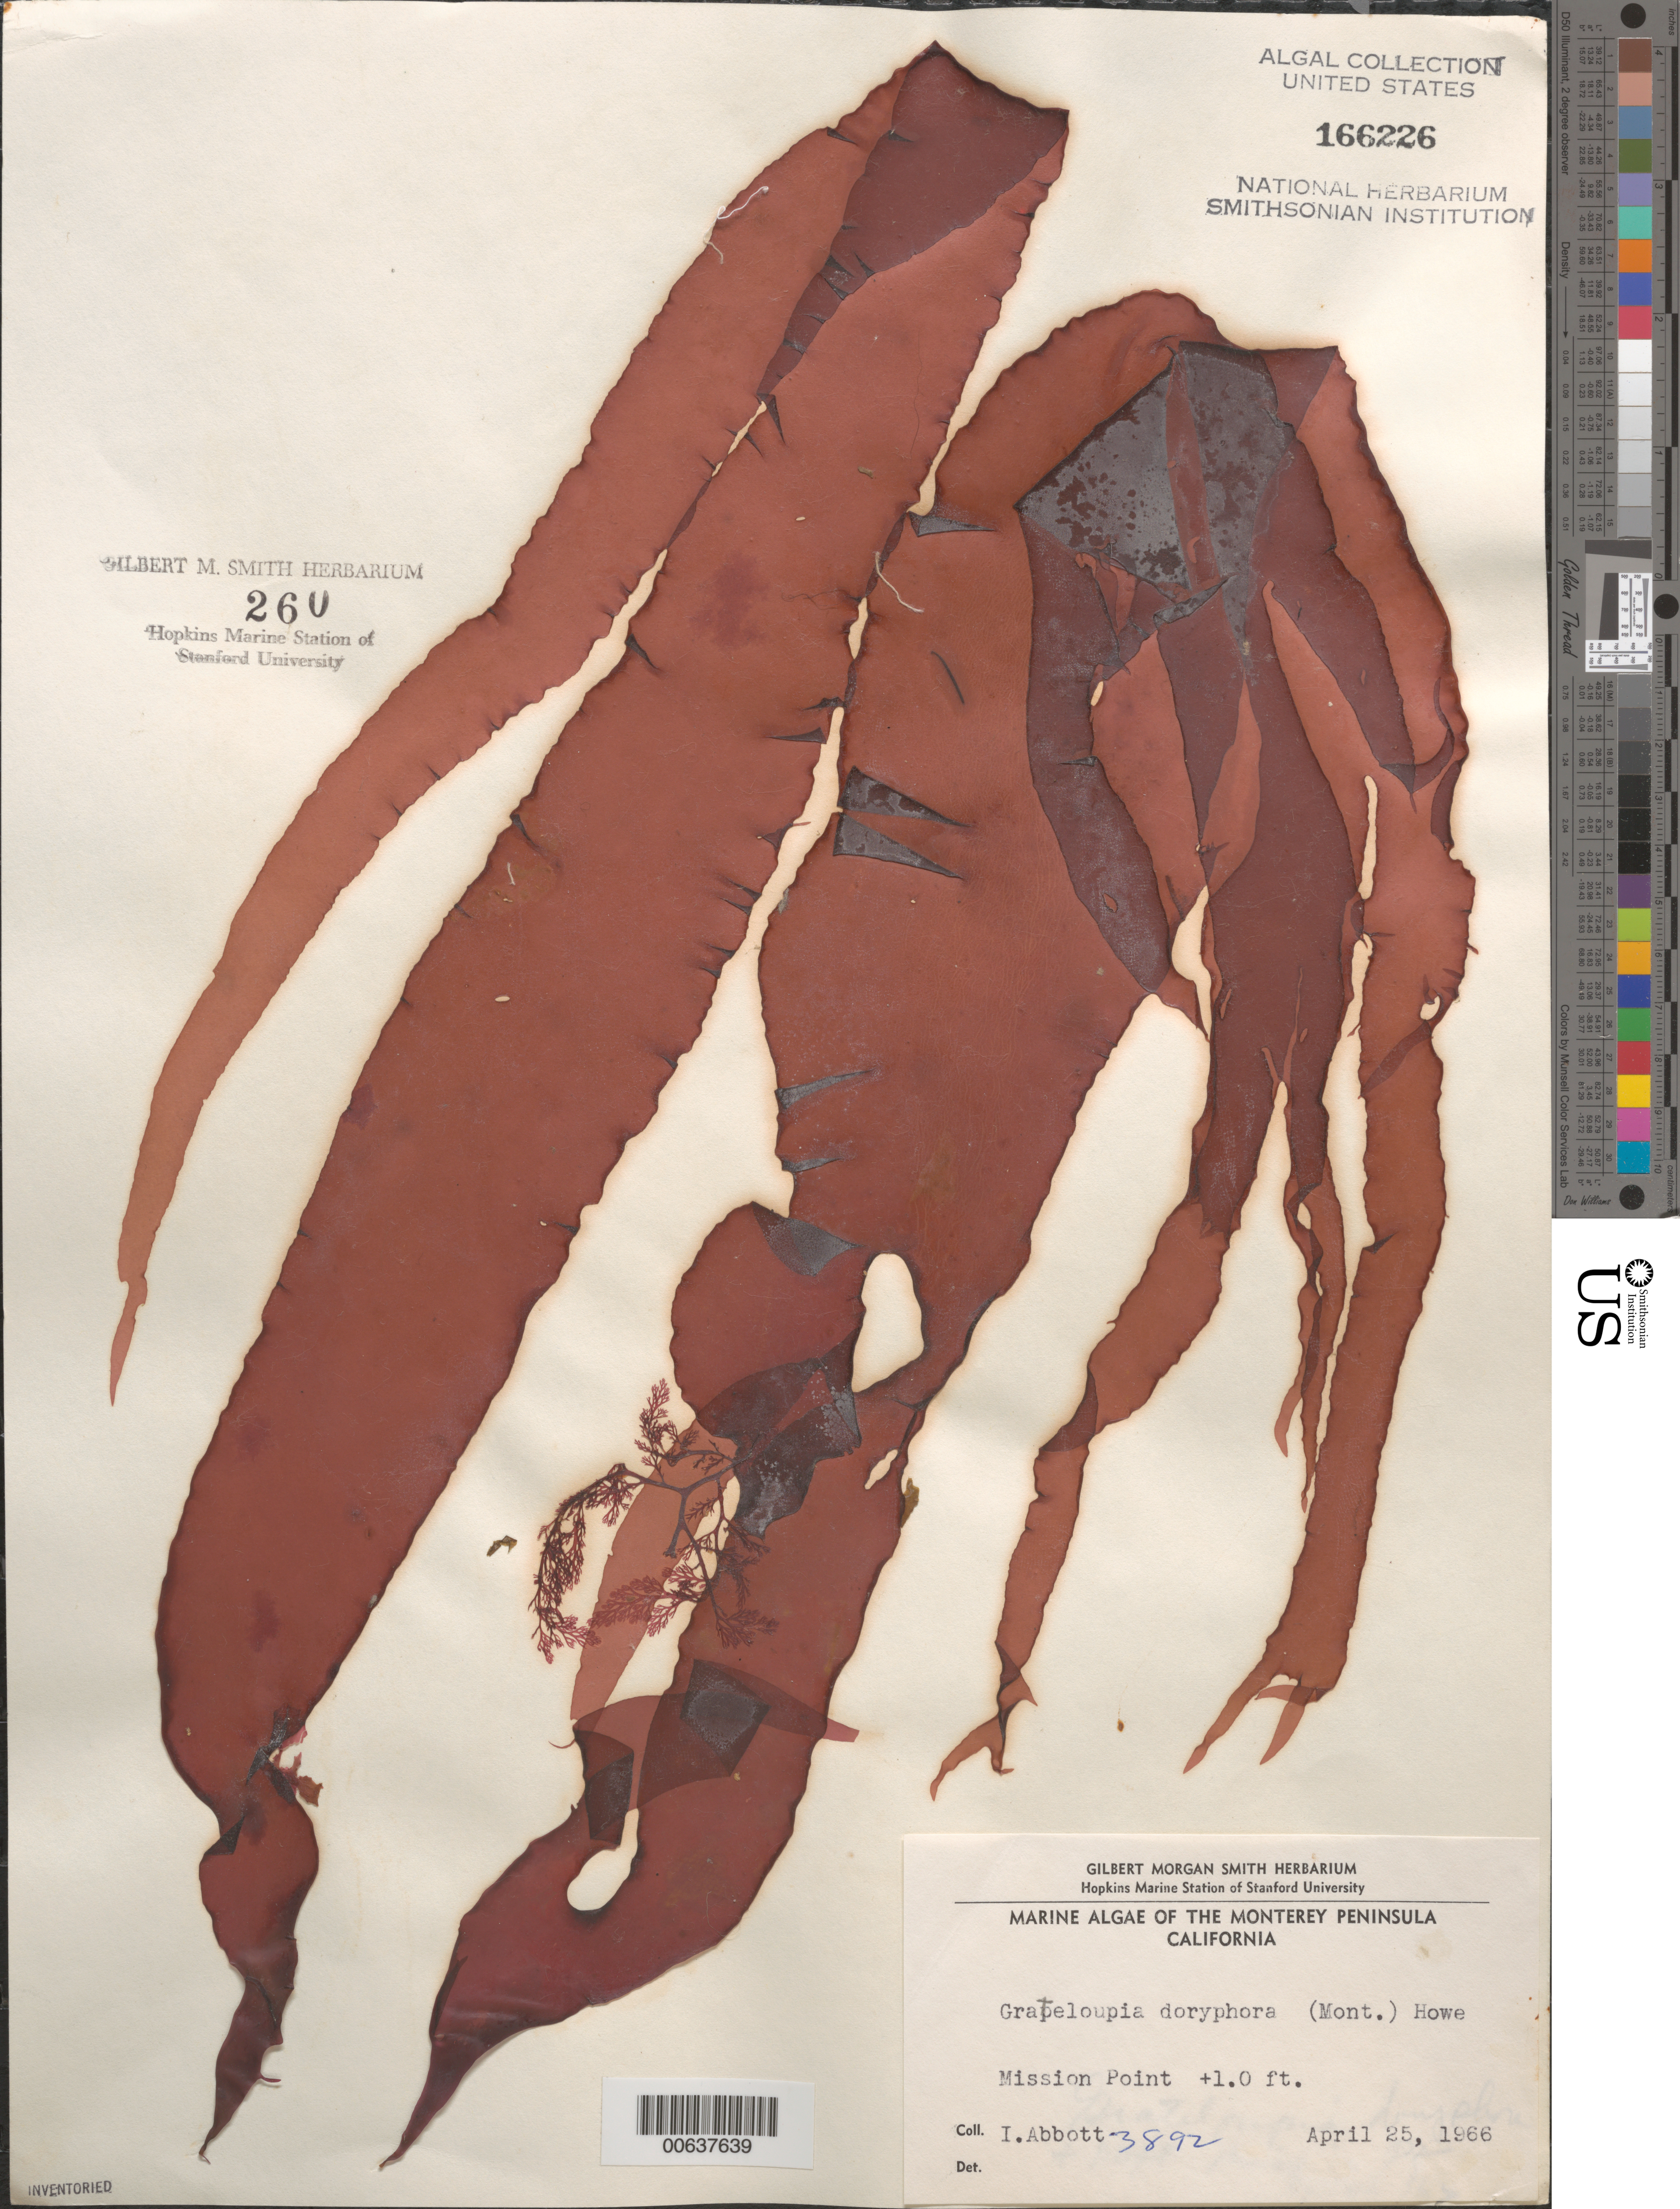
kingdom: Plantae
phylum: Rhodophyta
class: Florideophyceae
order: Halymeniales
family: Halymeniaceae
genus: Grateloupia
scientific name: Grateloupia doryphora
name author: (Mont.) Howe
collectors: I. A. Abbott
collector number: IAA 3892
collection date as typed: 25 Apr 1966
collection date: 1966-04-25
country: United States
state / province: California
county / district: Monterey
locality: Mission Point, Monterey Peninsula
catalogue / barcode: US 166226